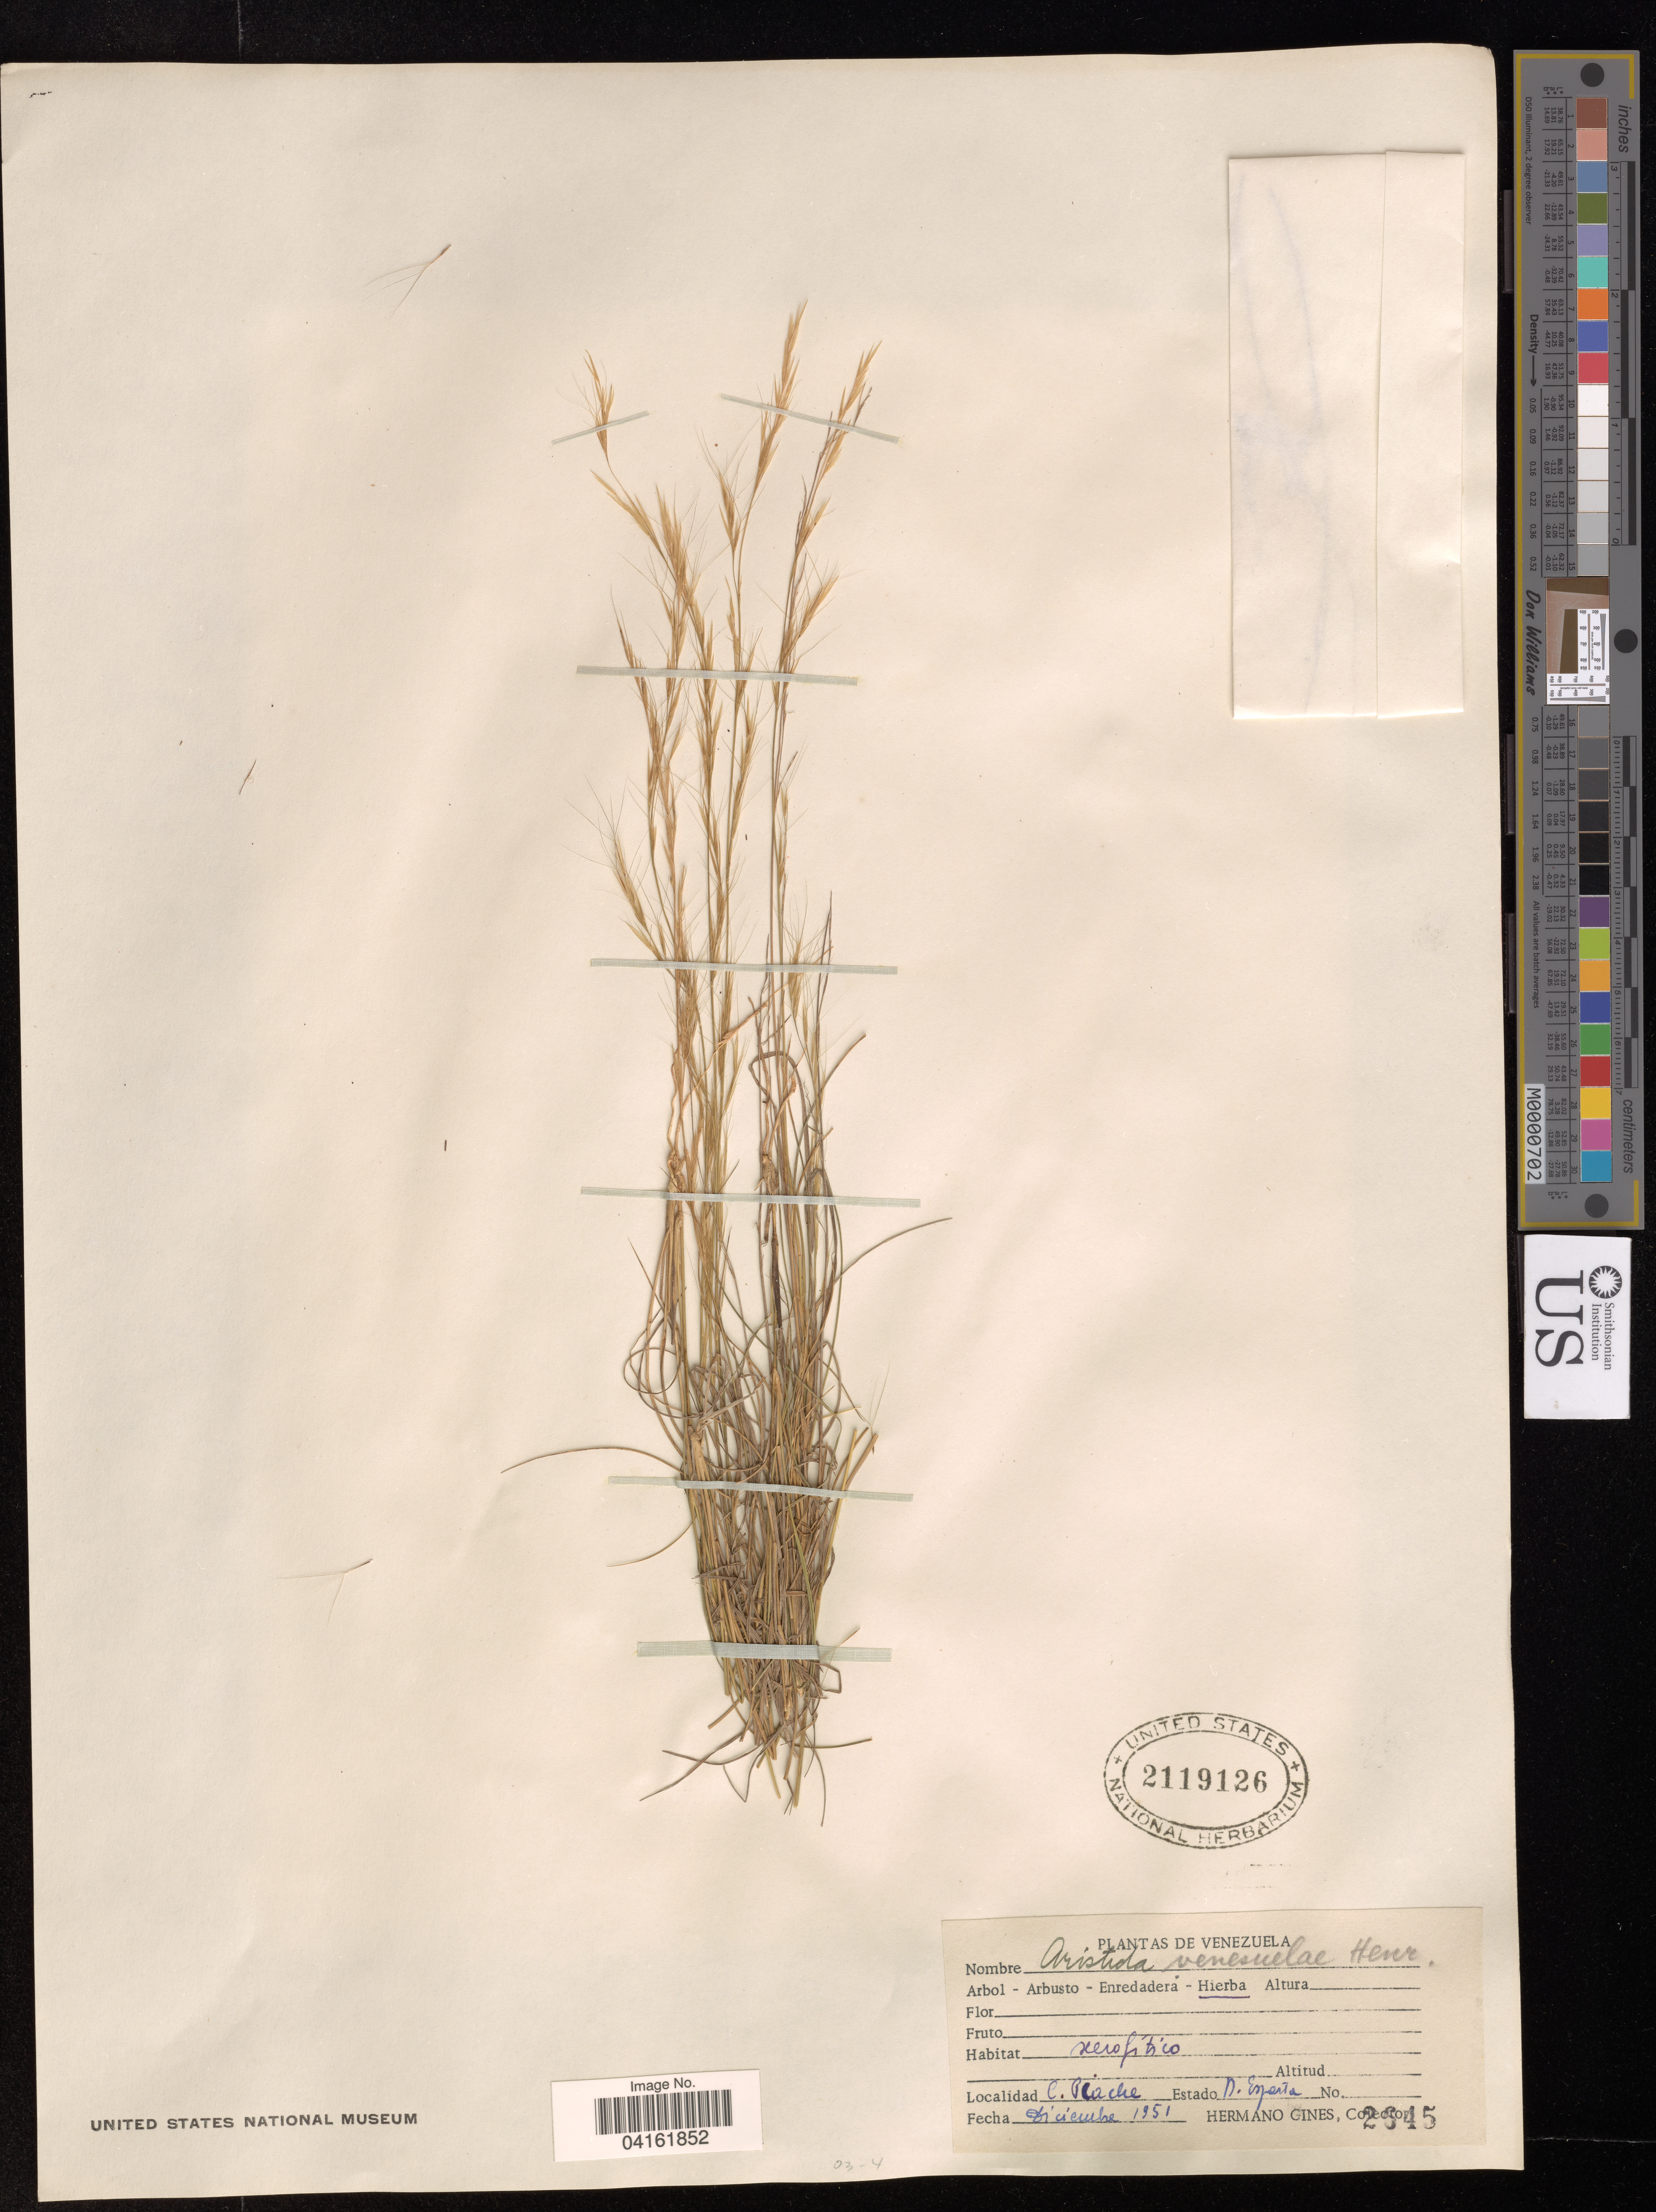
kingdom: Plantae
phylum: Tracheophyta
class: Liliopsida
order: Poales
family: Poaceae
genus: Aristida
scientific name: Aristida venesuelae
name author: Henr.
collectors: H. Gines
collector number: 2645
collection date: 1951-12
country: Venezuela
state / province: Nueva Esparta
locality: C. Piache*.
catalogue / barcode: US 2119126